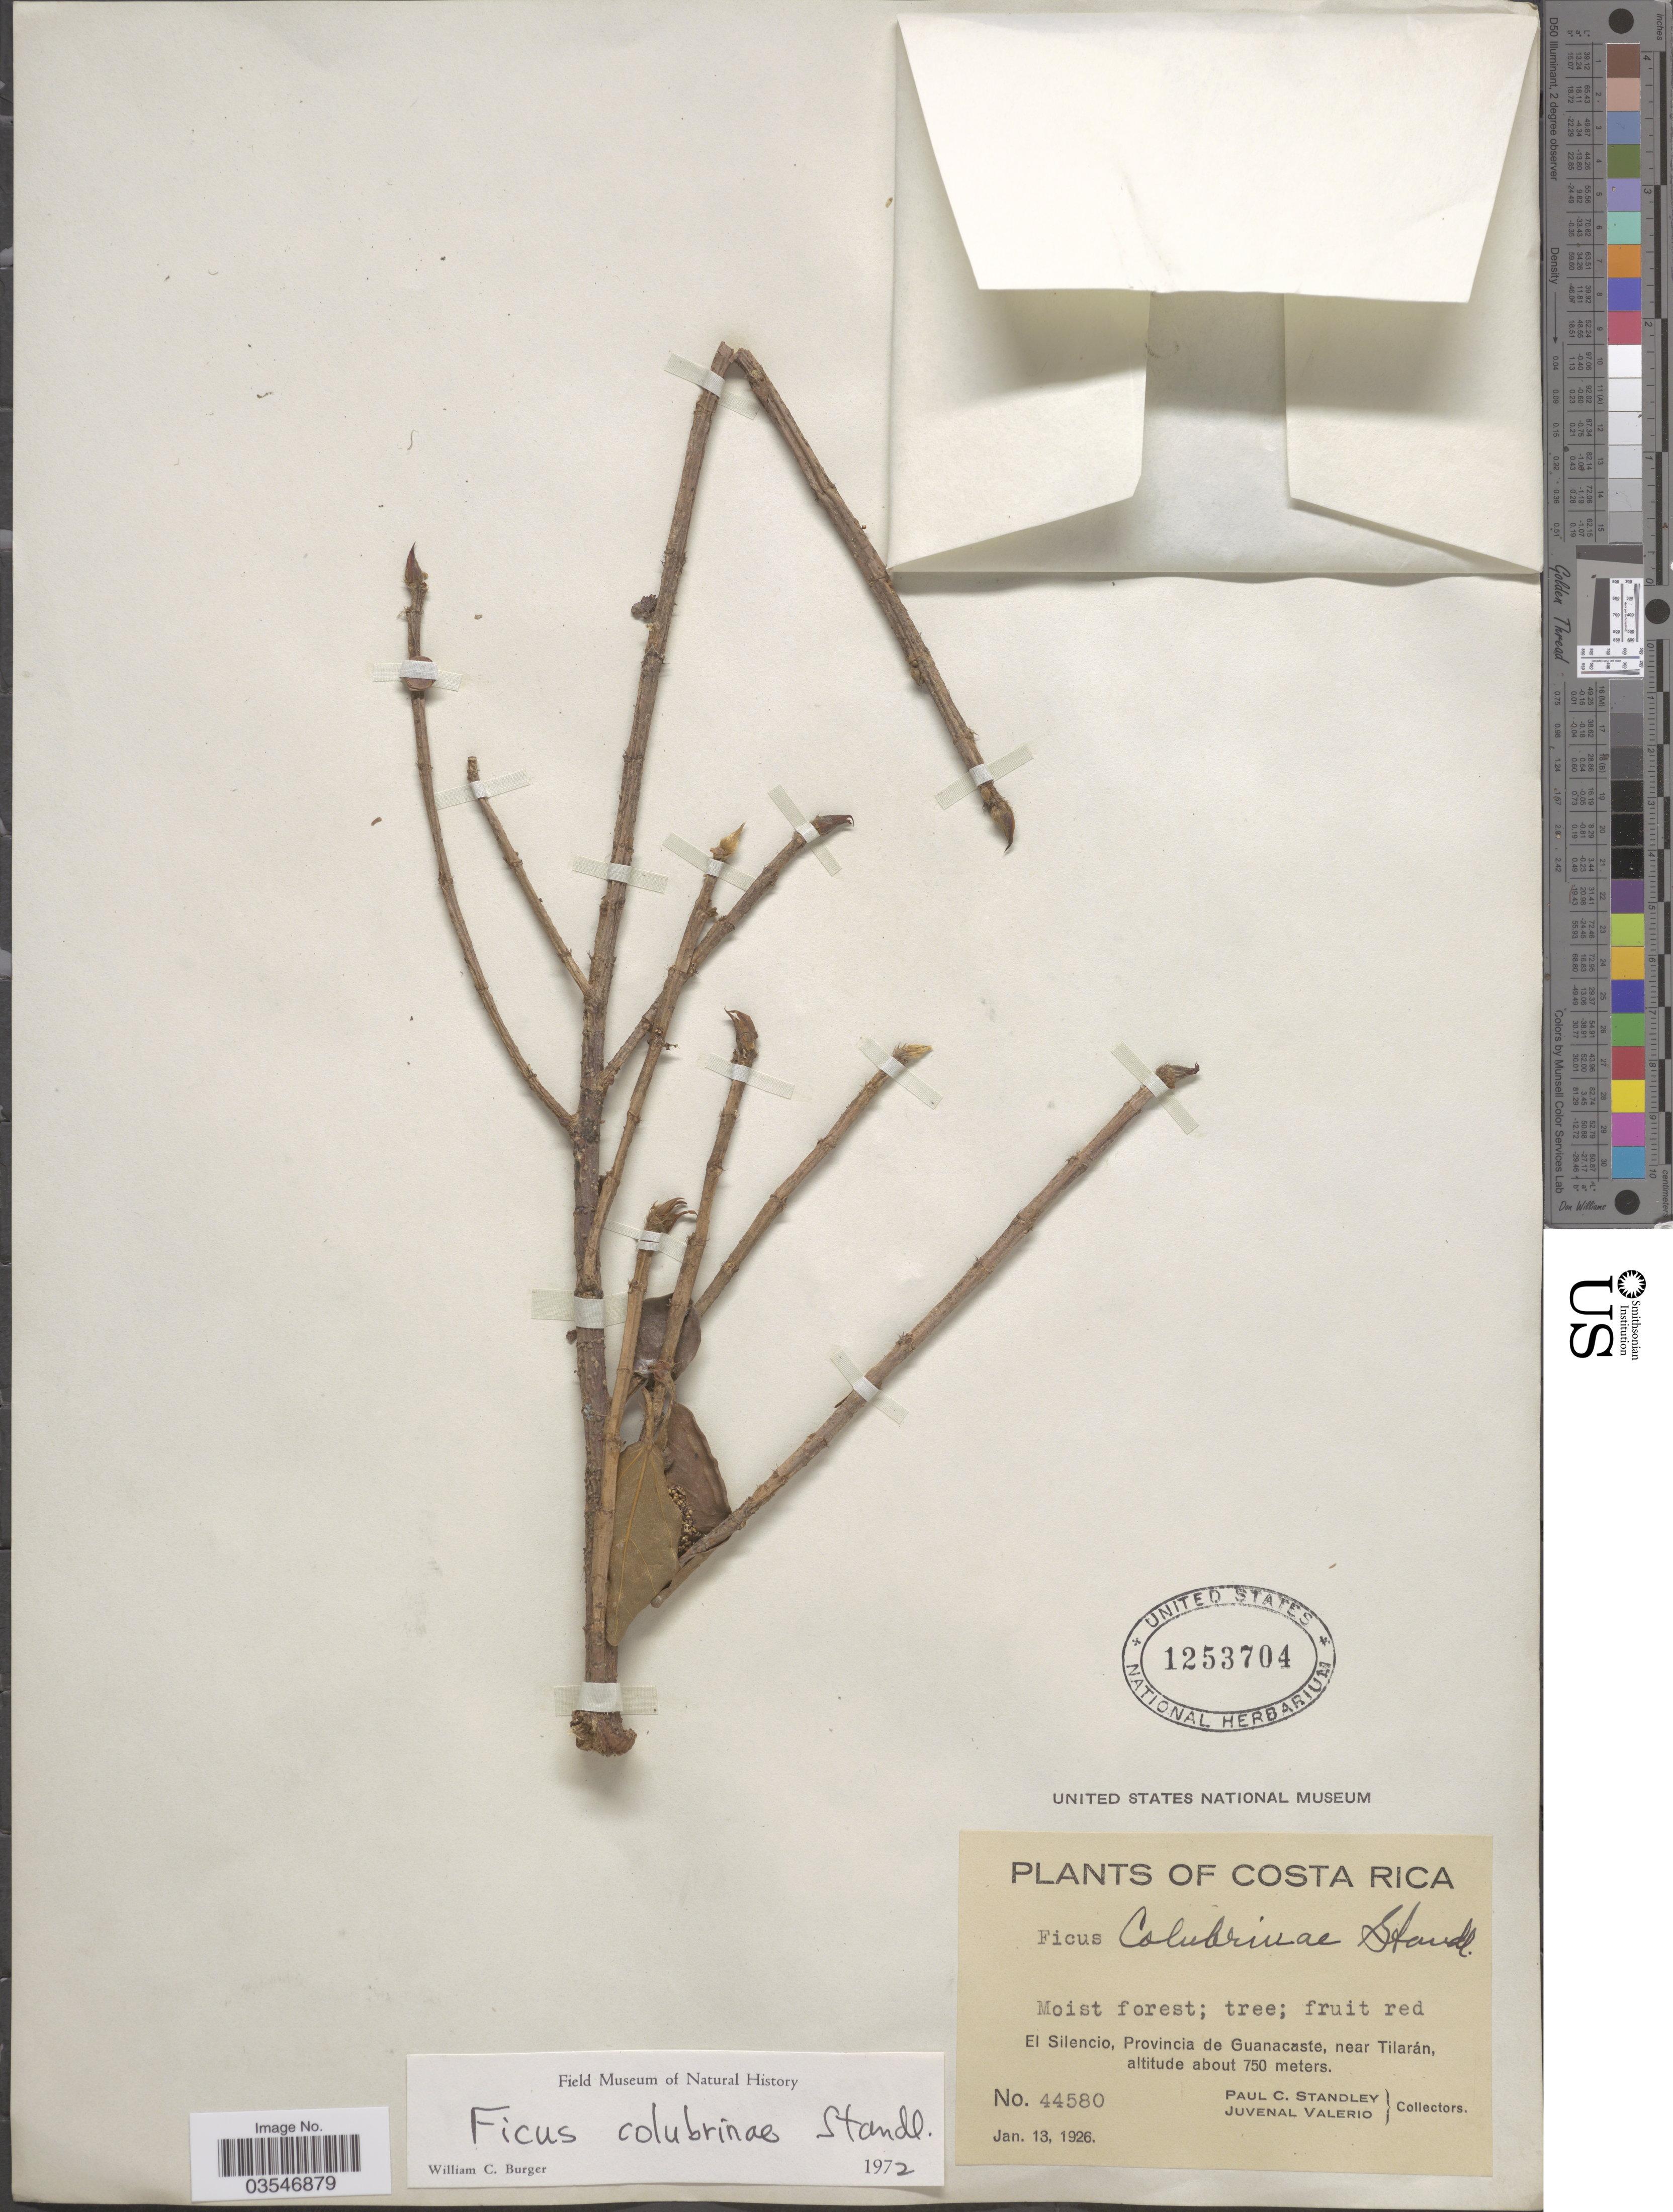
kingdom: Plantae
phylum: Tracheophyta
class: Magnoliopsida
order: Rosales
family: Moraceae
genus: Ficus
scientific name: Ficus colubrinae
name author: Standl.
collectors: P. C. Standley & J. Valerio R.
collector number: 44580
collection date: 1926-01-13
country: Costa Rica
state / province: Guanacaste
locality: El Silencio, near Tilarán.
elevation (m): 750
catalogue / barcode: US 1253704